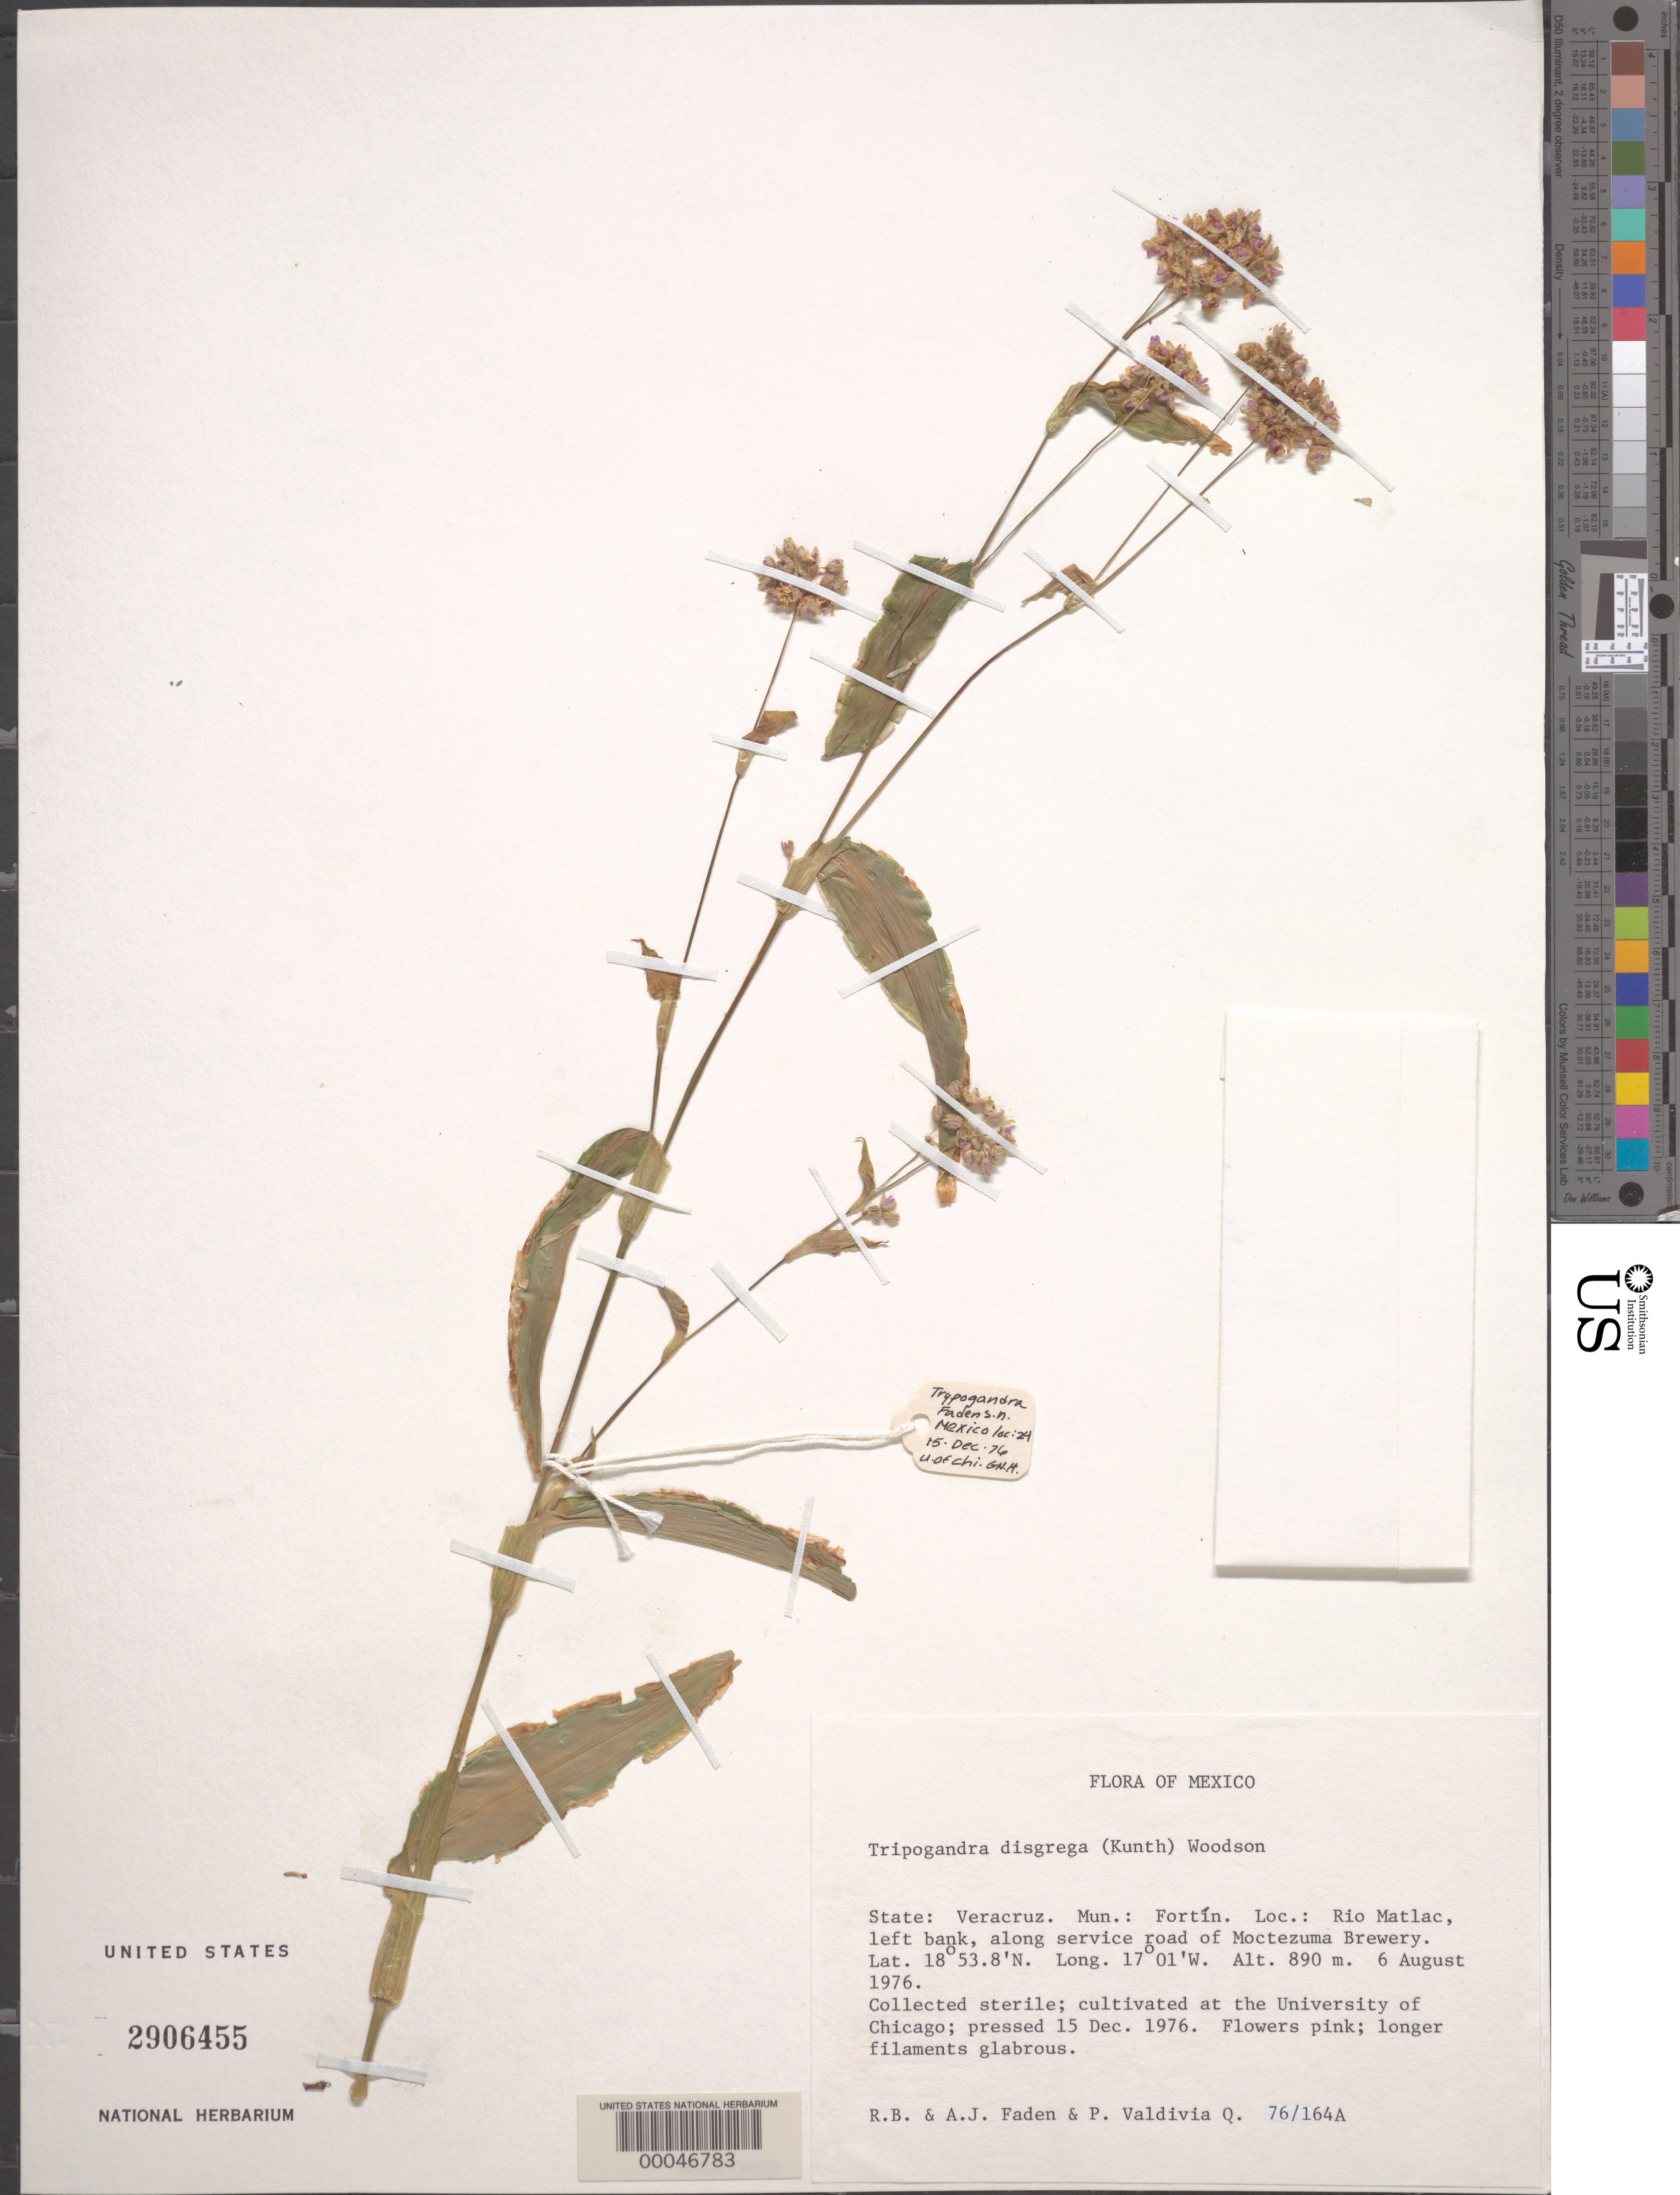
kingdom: Plantae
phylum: Tracheophyta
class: Liliopsida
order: Commelinales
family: Commelinaceae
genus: Tripogandra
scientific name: Tripogandra disgrega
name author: (Kunth) Woodson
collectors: R. B. Faden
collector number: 76/164a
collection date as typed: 15 Dec 1976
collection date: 1976-12-15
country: Mexico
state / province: Veracruz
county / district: Fortín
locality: Rio matlac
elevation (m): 890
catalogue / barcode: US 2906455